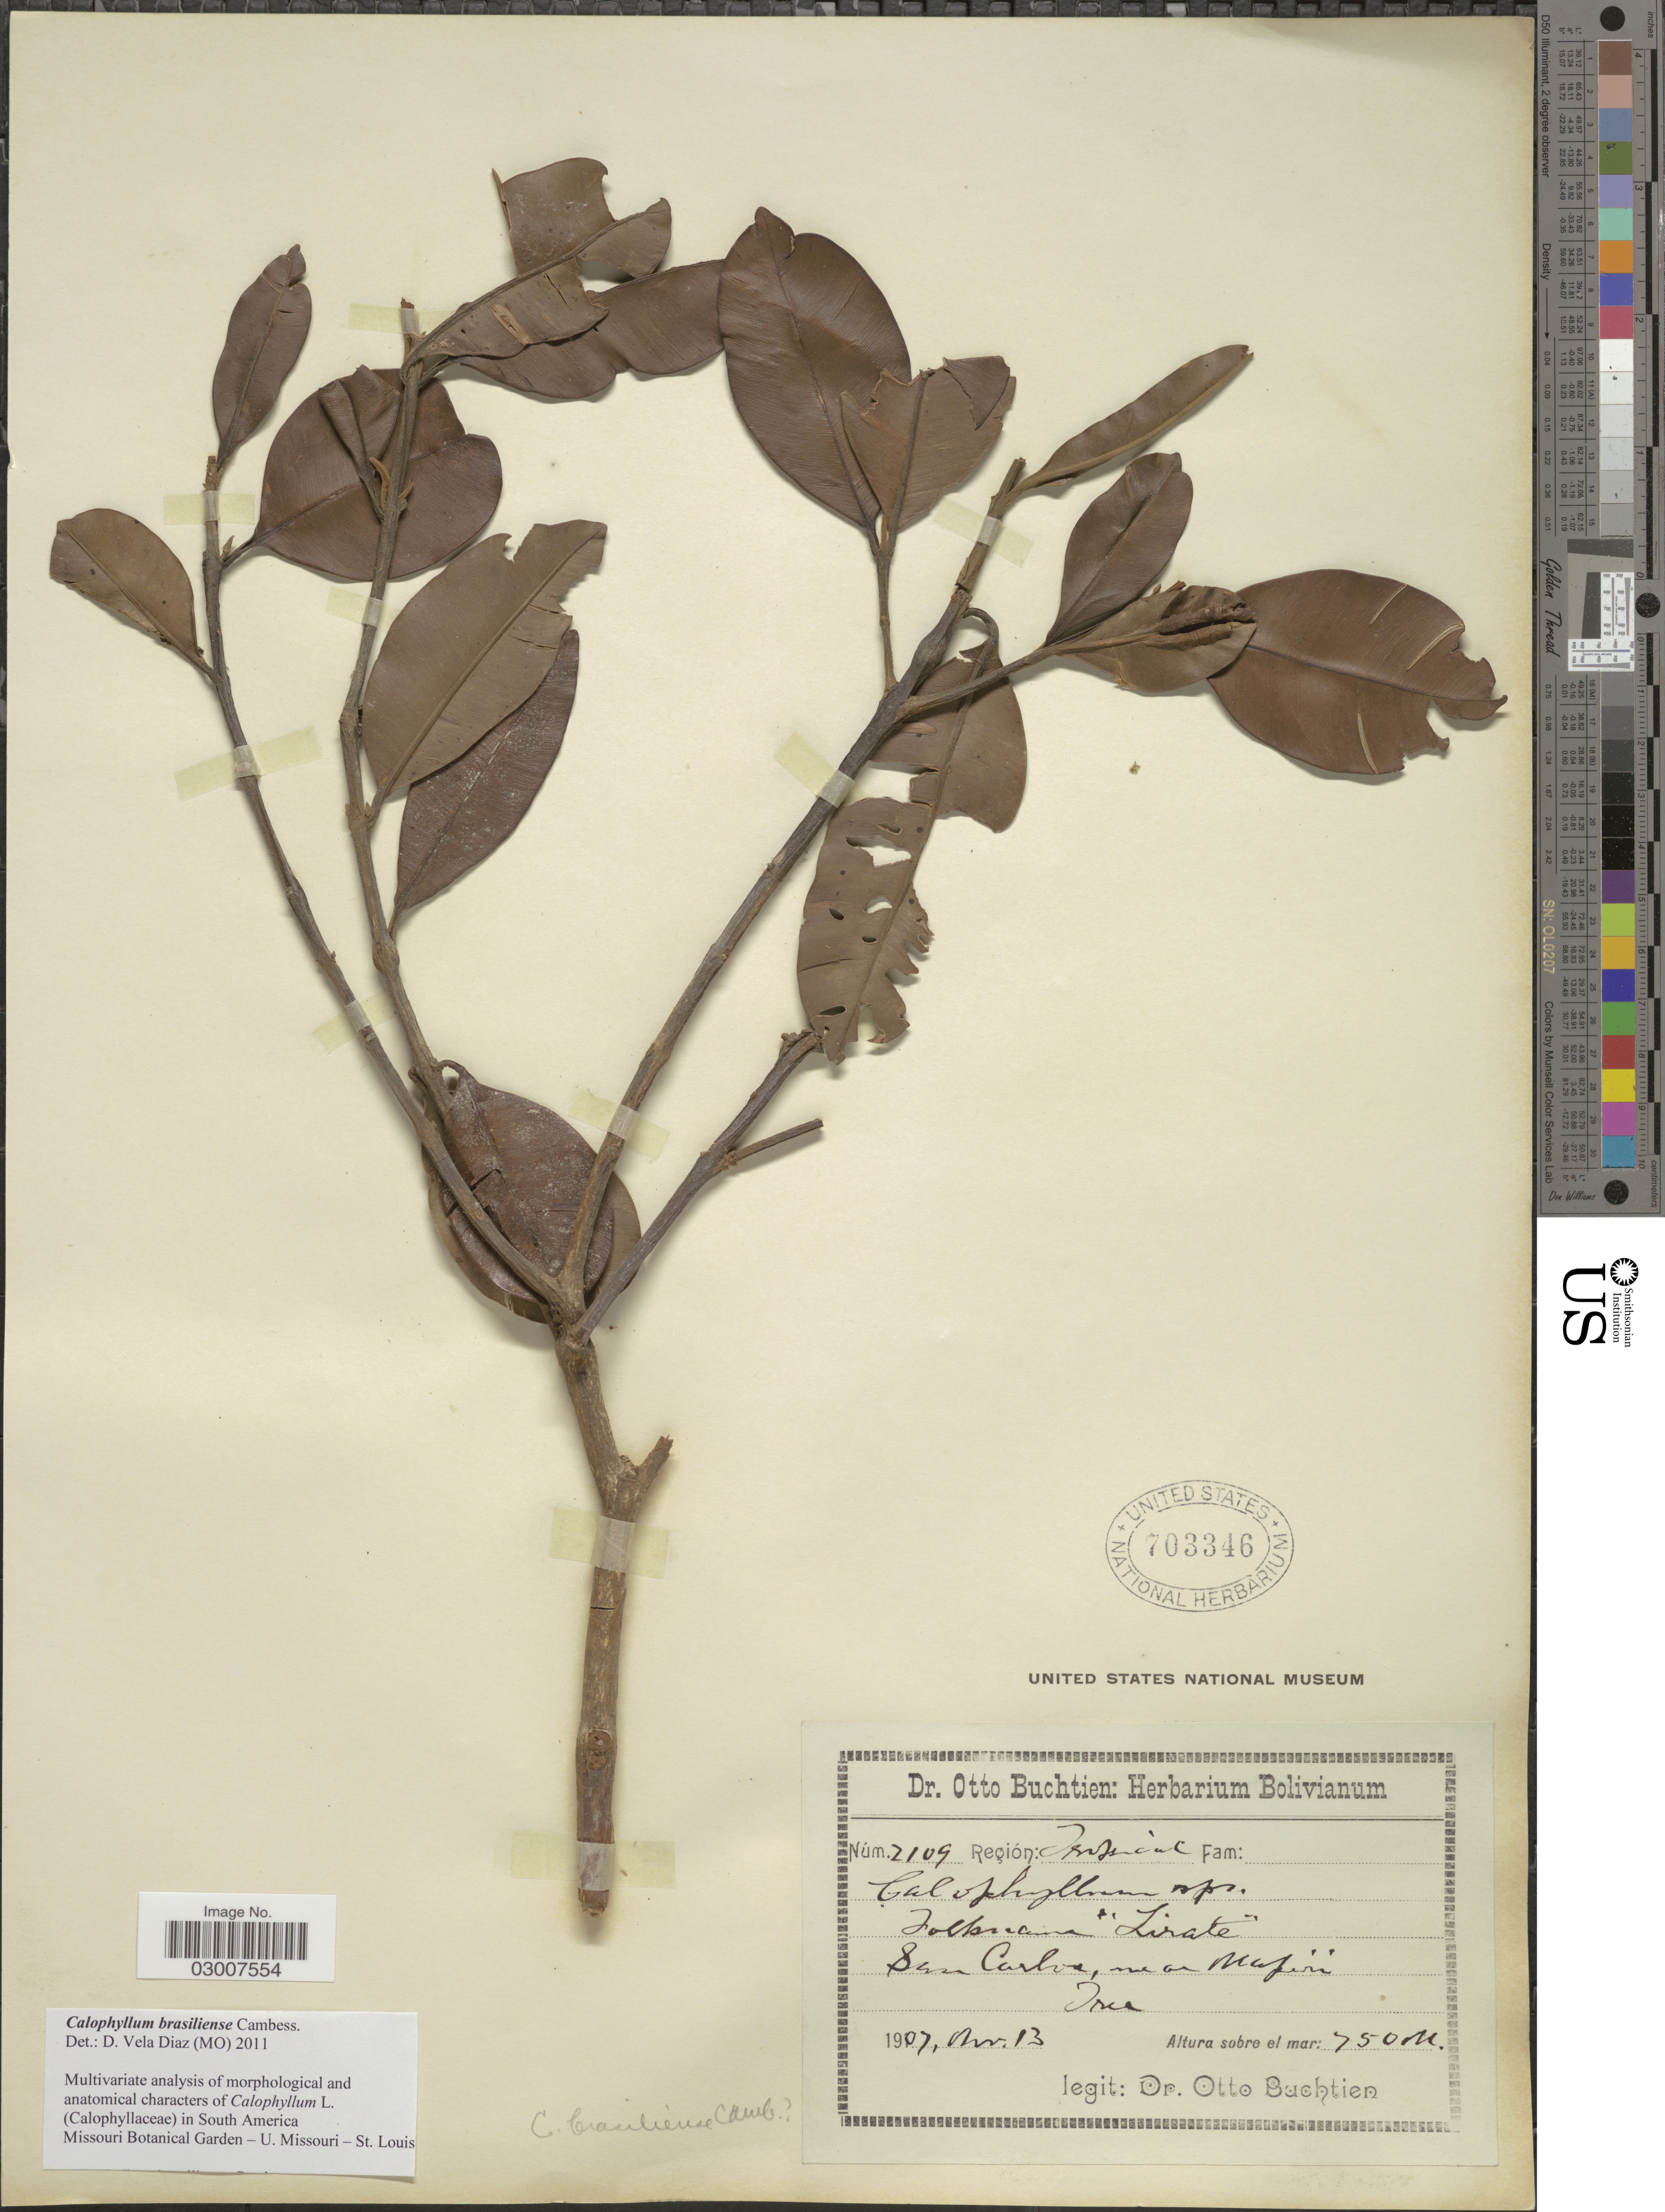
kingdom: Plantae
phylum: Tracheophyta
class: Magnoliopsida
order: Malpighiales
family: Calophyllaceae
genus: Calophyllum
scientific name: Calophyllum brasiliense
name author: Cambess.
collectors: O. Buchtien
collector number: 2109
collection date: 1907-11-13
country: Bolivia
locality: San Carlos, near Mapiri.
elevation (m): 750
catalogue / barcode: US 703346